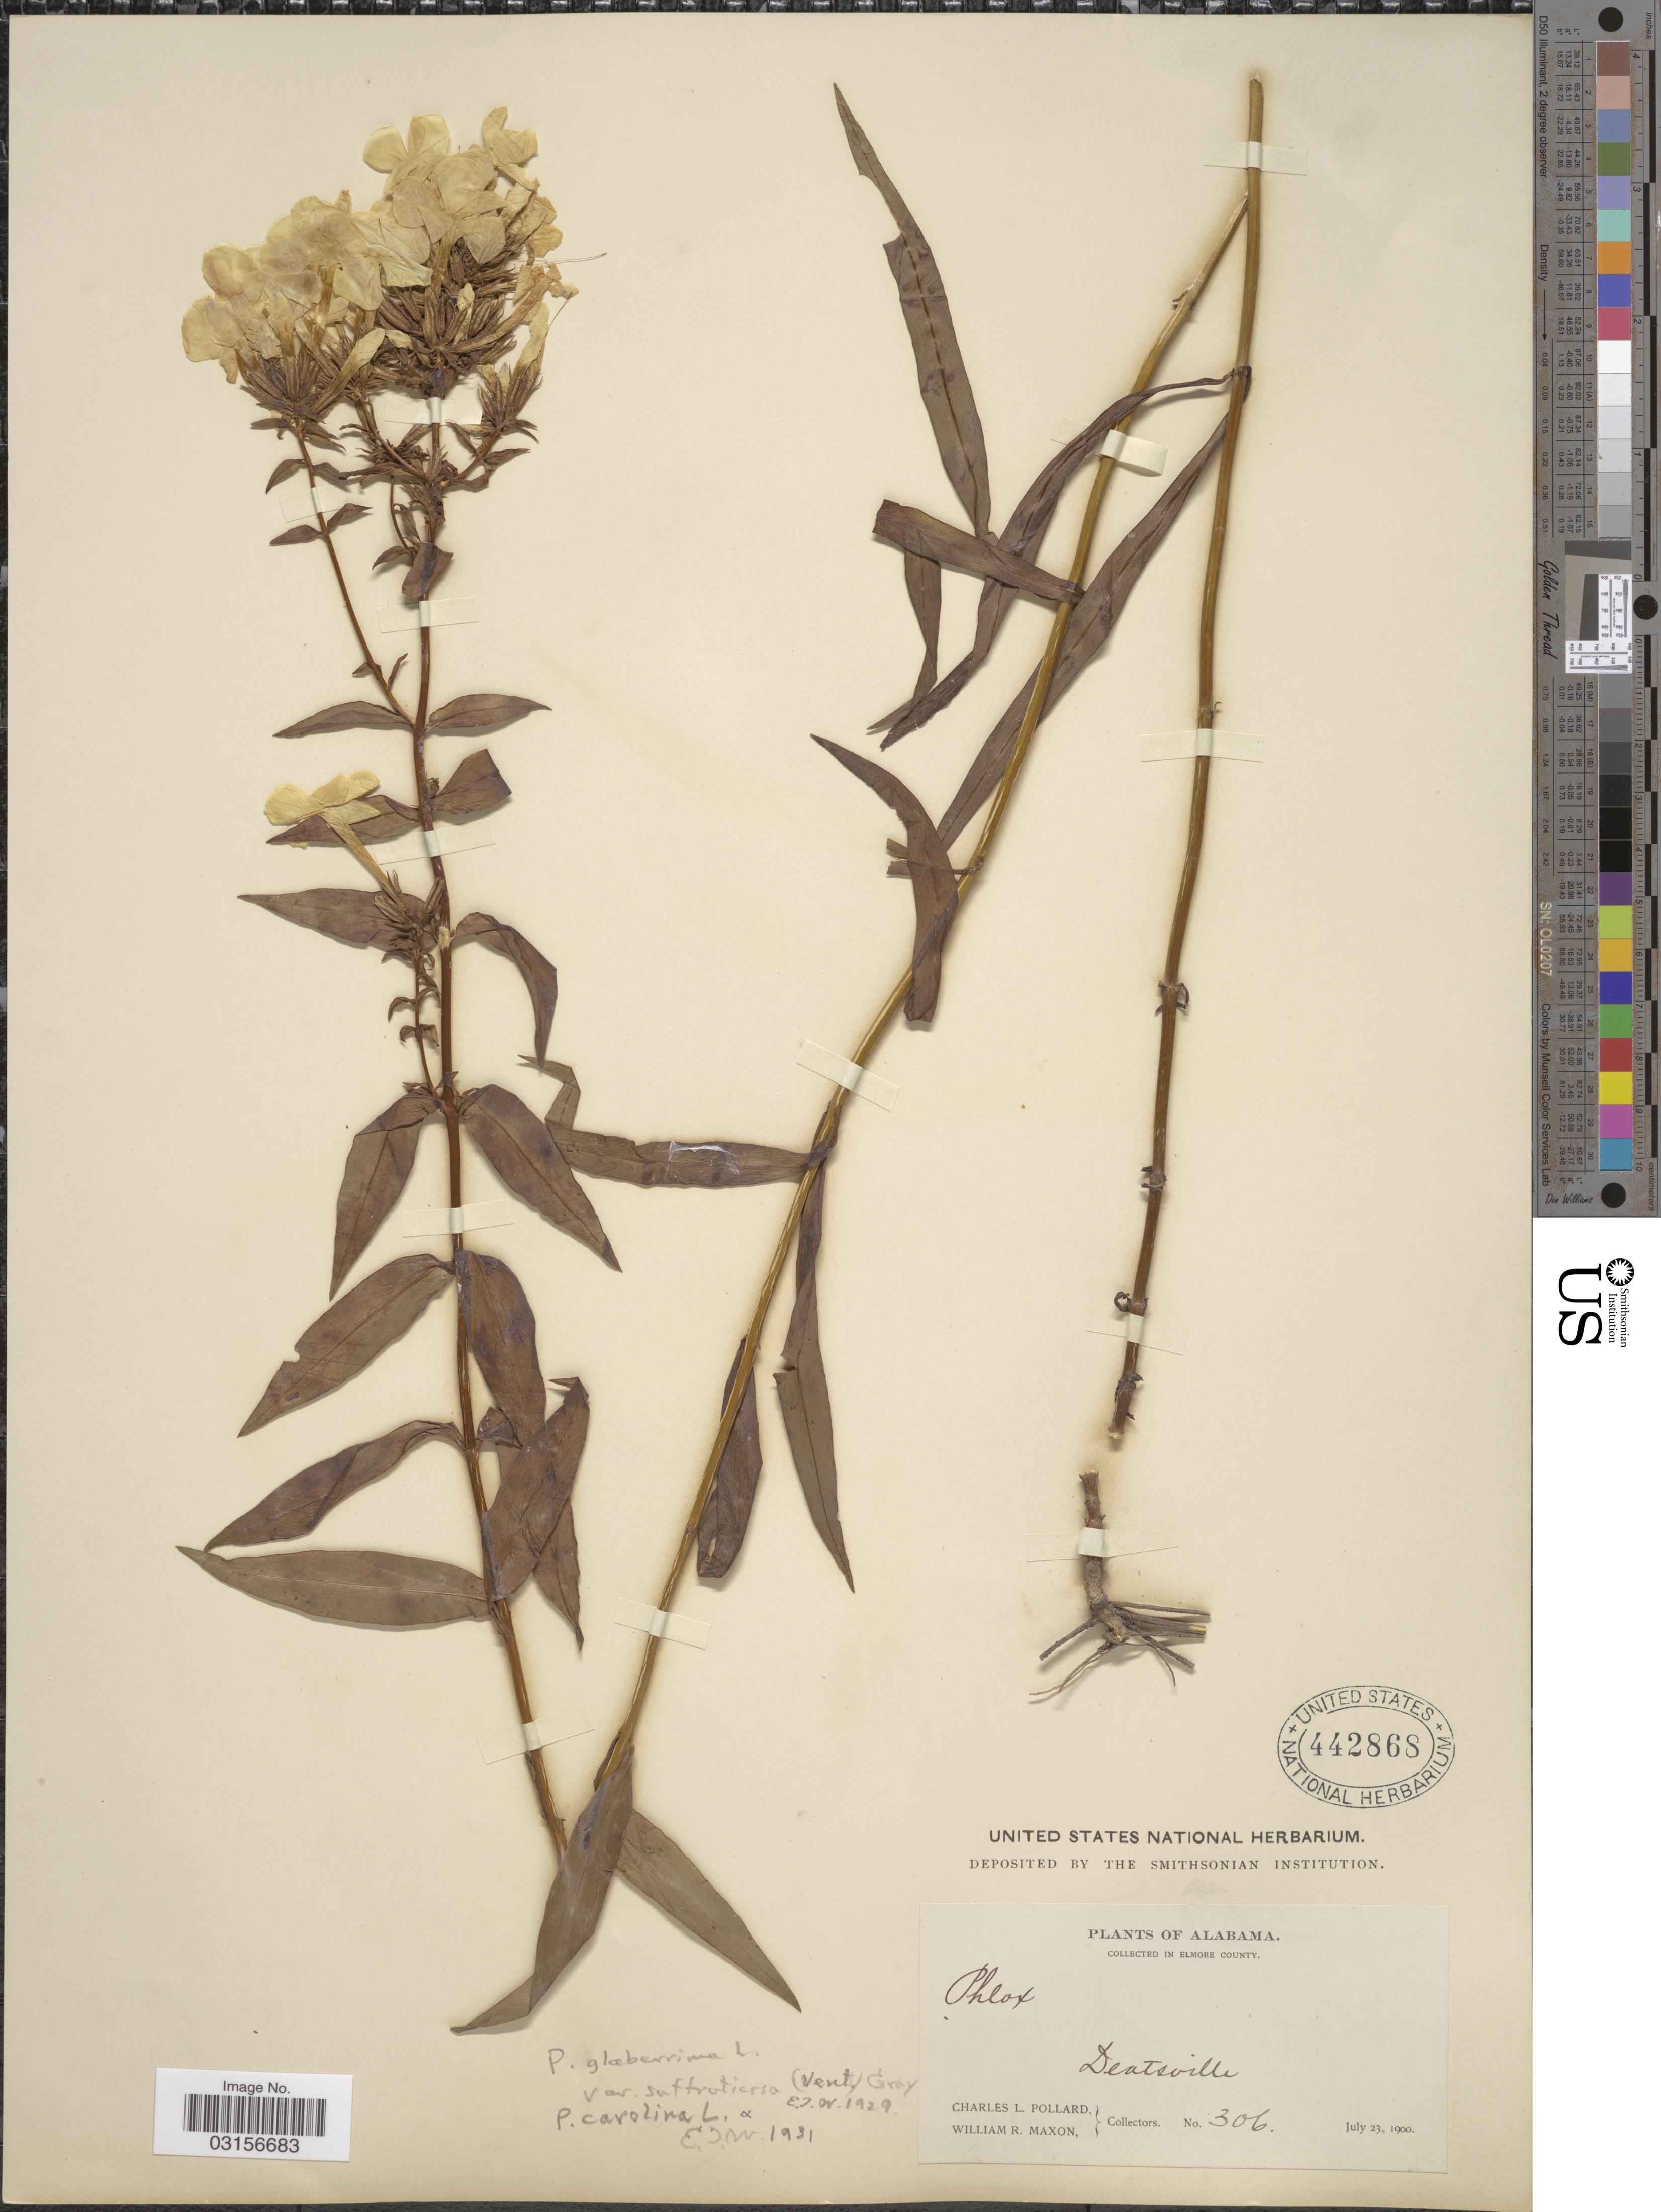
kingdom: Plantae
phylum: Tracheophyta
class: Magnoliopsida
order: Ericales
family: Polemoniaceae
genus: Phlox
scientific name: Phlox carolina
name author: L.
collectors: C. L. Pollard & W. R. Maxon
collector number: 306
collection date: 1900-07-23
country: United States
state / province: Alabama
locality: In Elmore County, Deatsville.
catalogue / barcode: US 442868